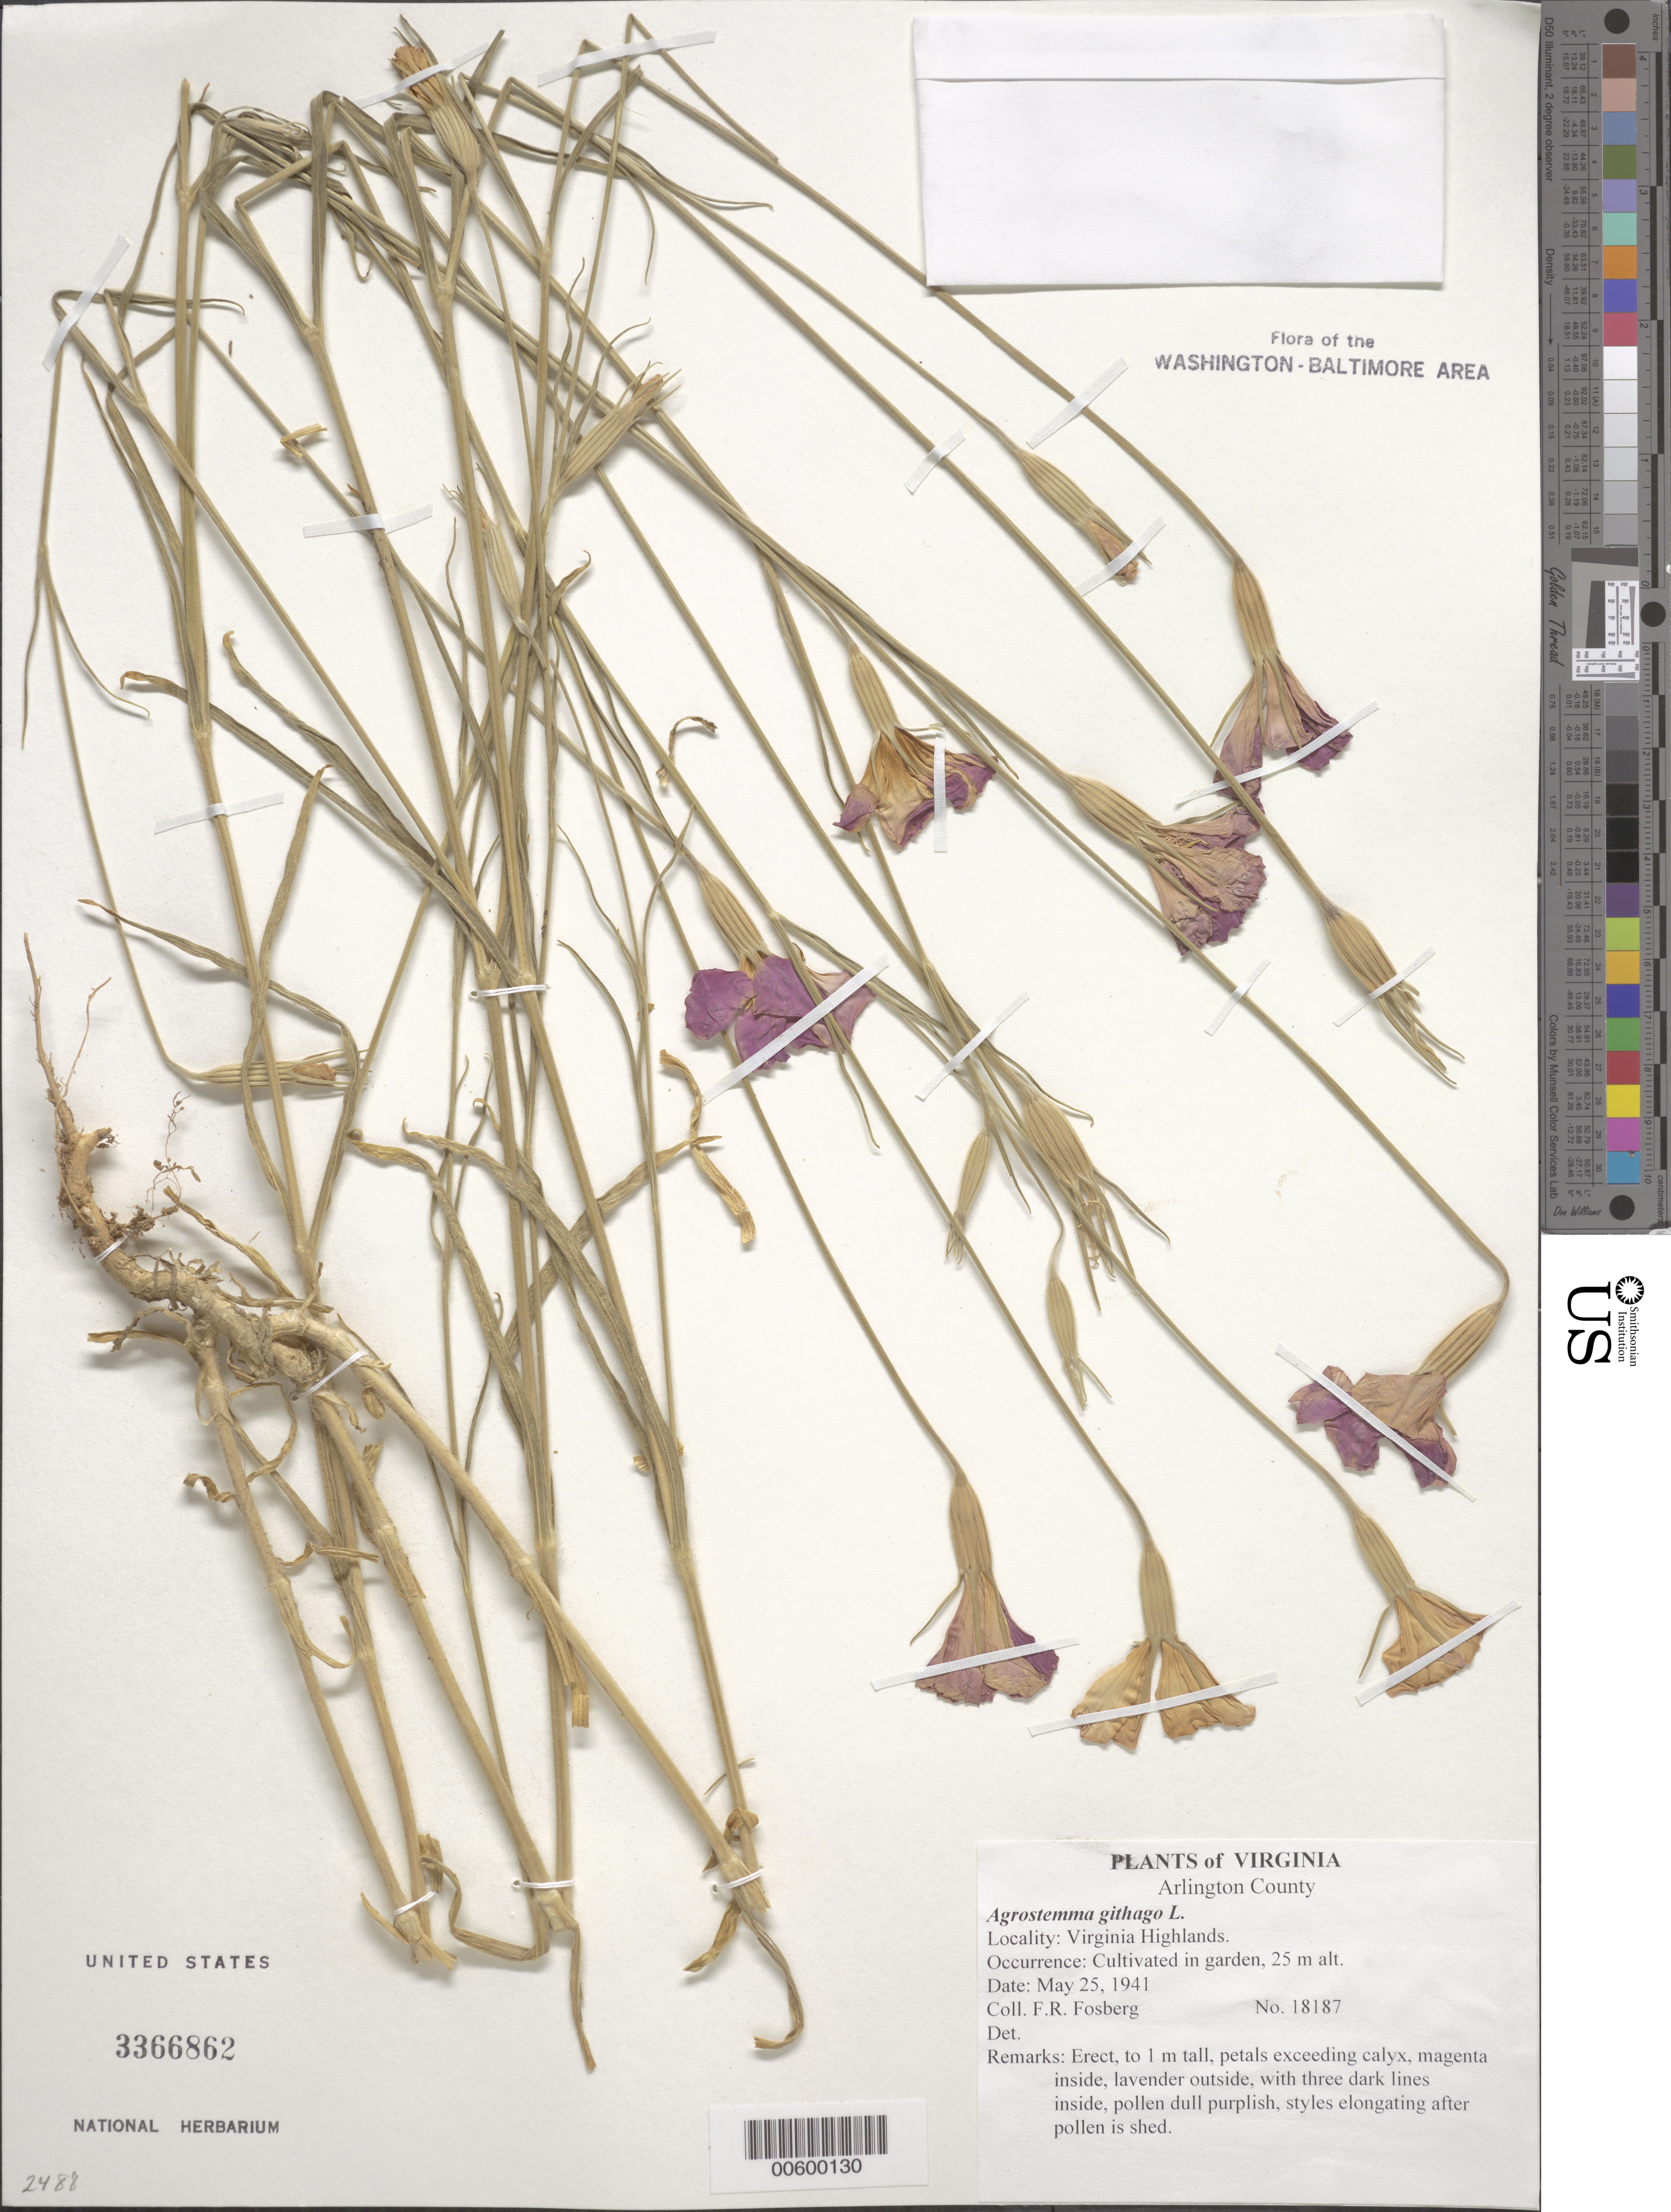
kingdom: Plantae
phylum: Tracheophyta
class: Magnoliopsida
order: Caryophyllales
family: Caryophyllaceae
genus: Agrostemma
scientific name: Agrostemma githago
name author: L.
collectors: F. R. Fosberg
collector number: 18187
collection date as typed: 25 May 1941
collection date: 1941-05-25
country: United States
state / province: Virginia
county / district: Arlington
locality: Virginia Highlands.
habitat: Cultivated in garden, 25 m alt.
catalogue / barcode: US 3366862